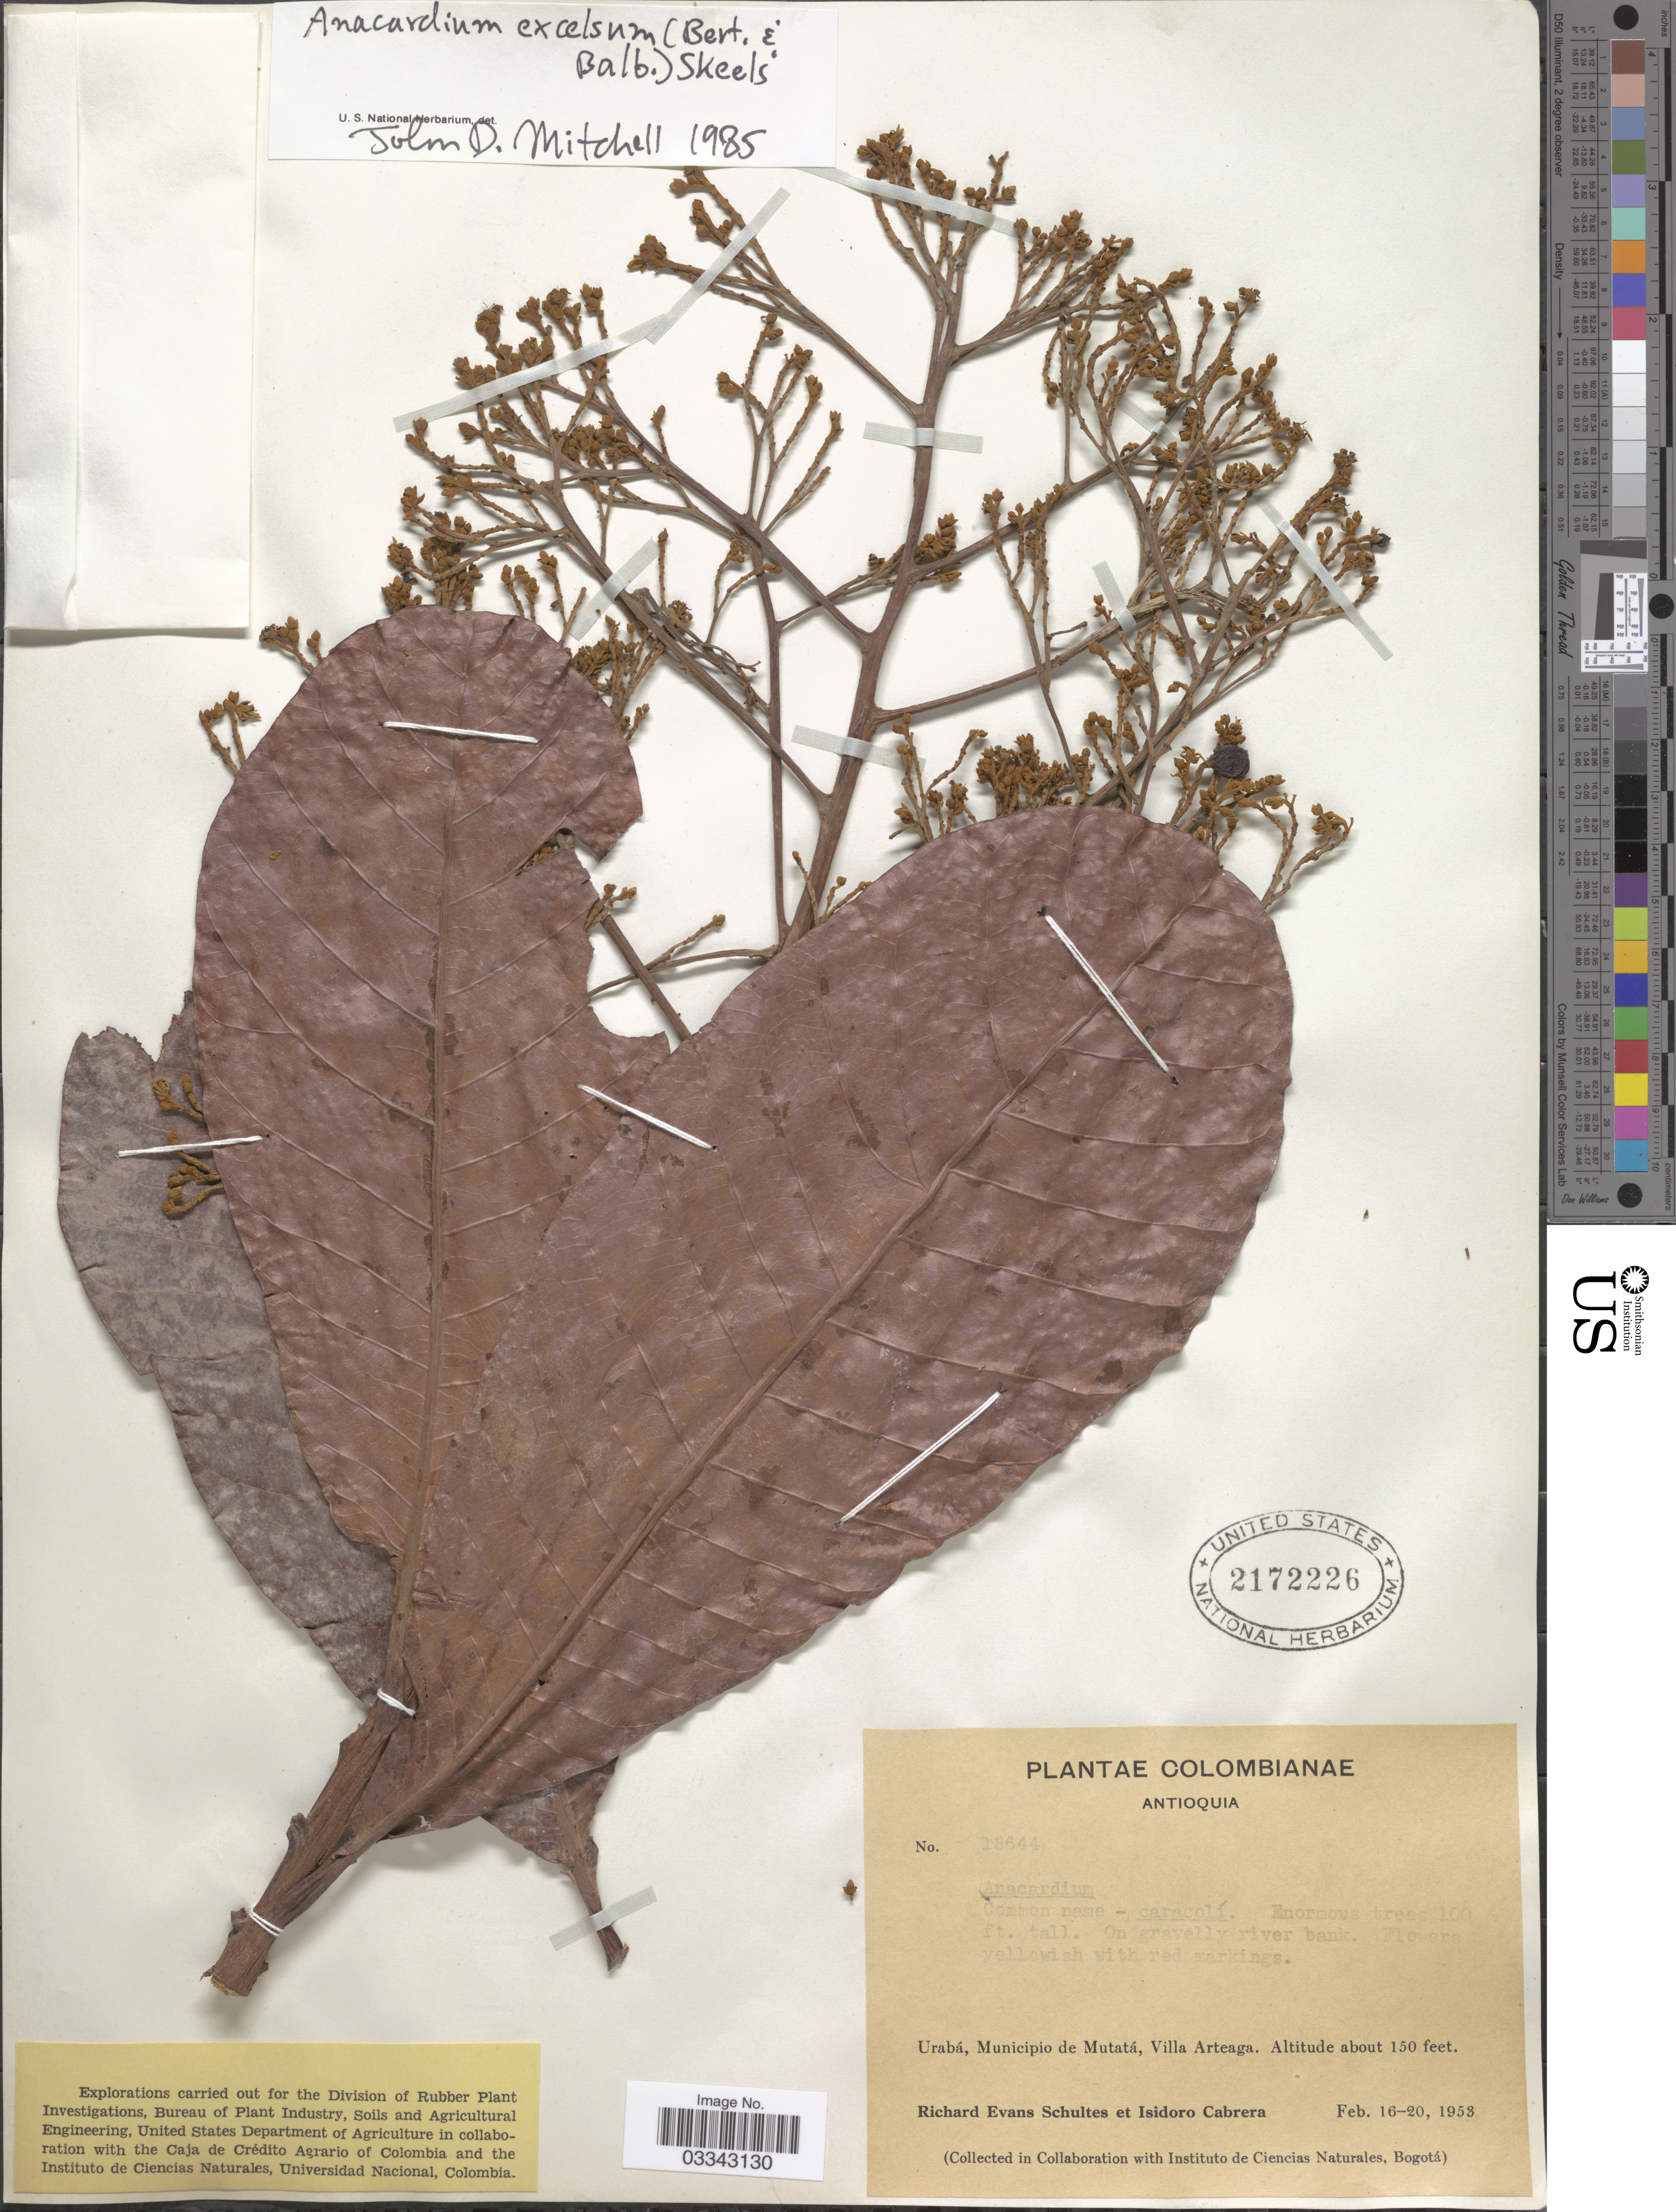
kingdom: Plantae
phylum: Tracheophyta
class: Magnoliopsida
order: Sapindales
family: Anacardiaceae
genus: Anacardium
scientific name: Anacardium excelsum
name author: (Kunth) Skeels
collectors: R. E. Schultes & I. Cabrera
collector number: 18644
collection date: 1953-02-16/1953-02-20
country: Colombia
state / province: Antioquia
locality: Urabá, Municipio de Mutatá, Villa Arteaga.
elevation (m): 46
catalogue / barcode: US 2172226